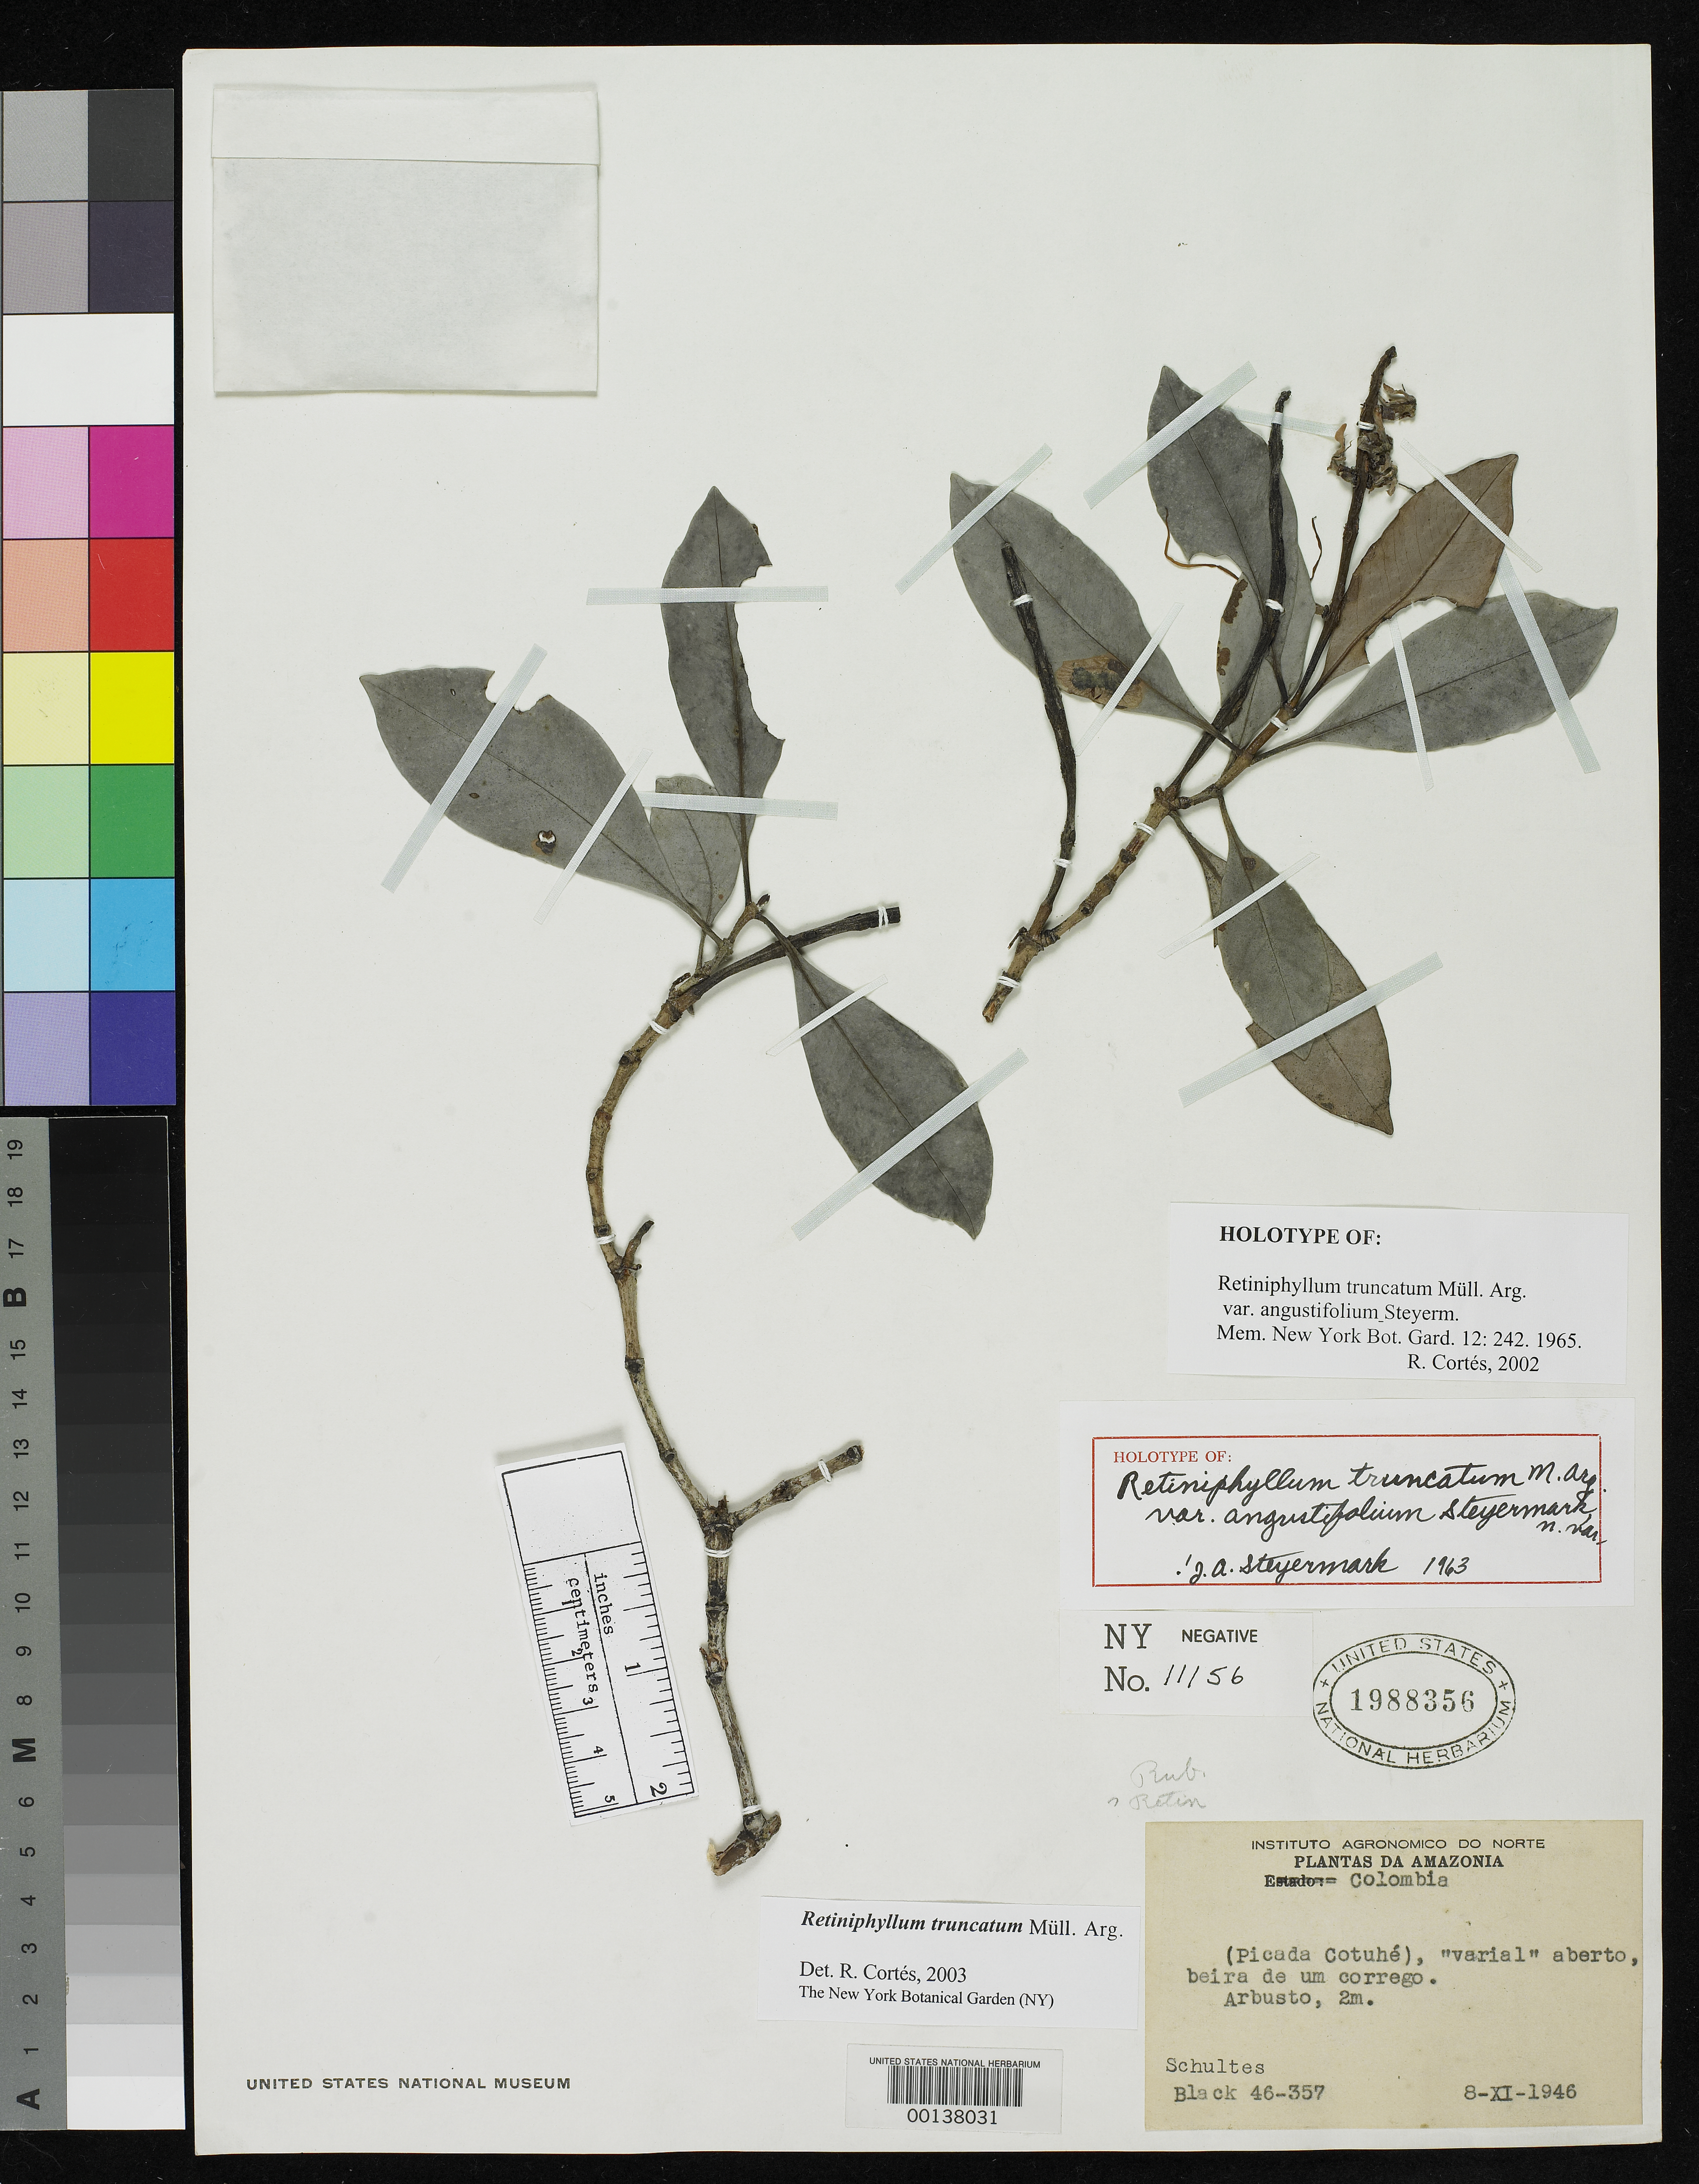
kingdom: Plantae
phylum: Tracheophyta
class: Magnoliopsida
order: Gentianales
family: Rubiaceae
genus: Retiniphyllum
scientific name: Retiniphyllum truncatum var. angustifolium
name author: Steyerm.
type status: Holotype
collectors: R. E. Schultes & R. A. Black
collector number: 46-357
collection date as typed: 08 Nov 1946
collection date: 1946-11-08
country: Colombia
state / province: Amazônas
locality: Picada Cotuhé.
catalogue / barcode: US 1988356